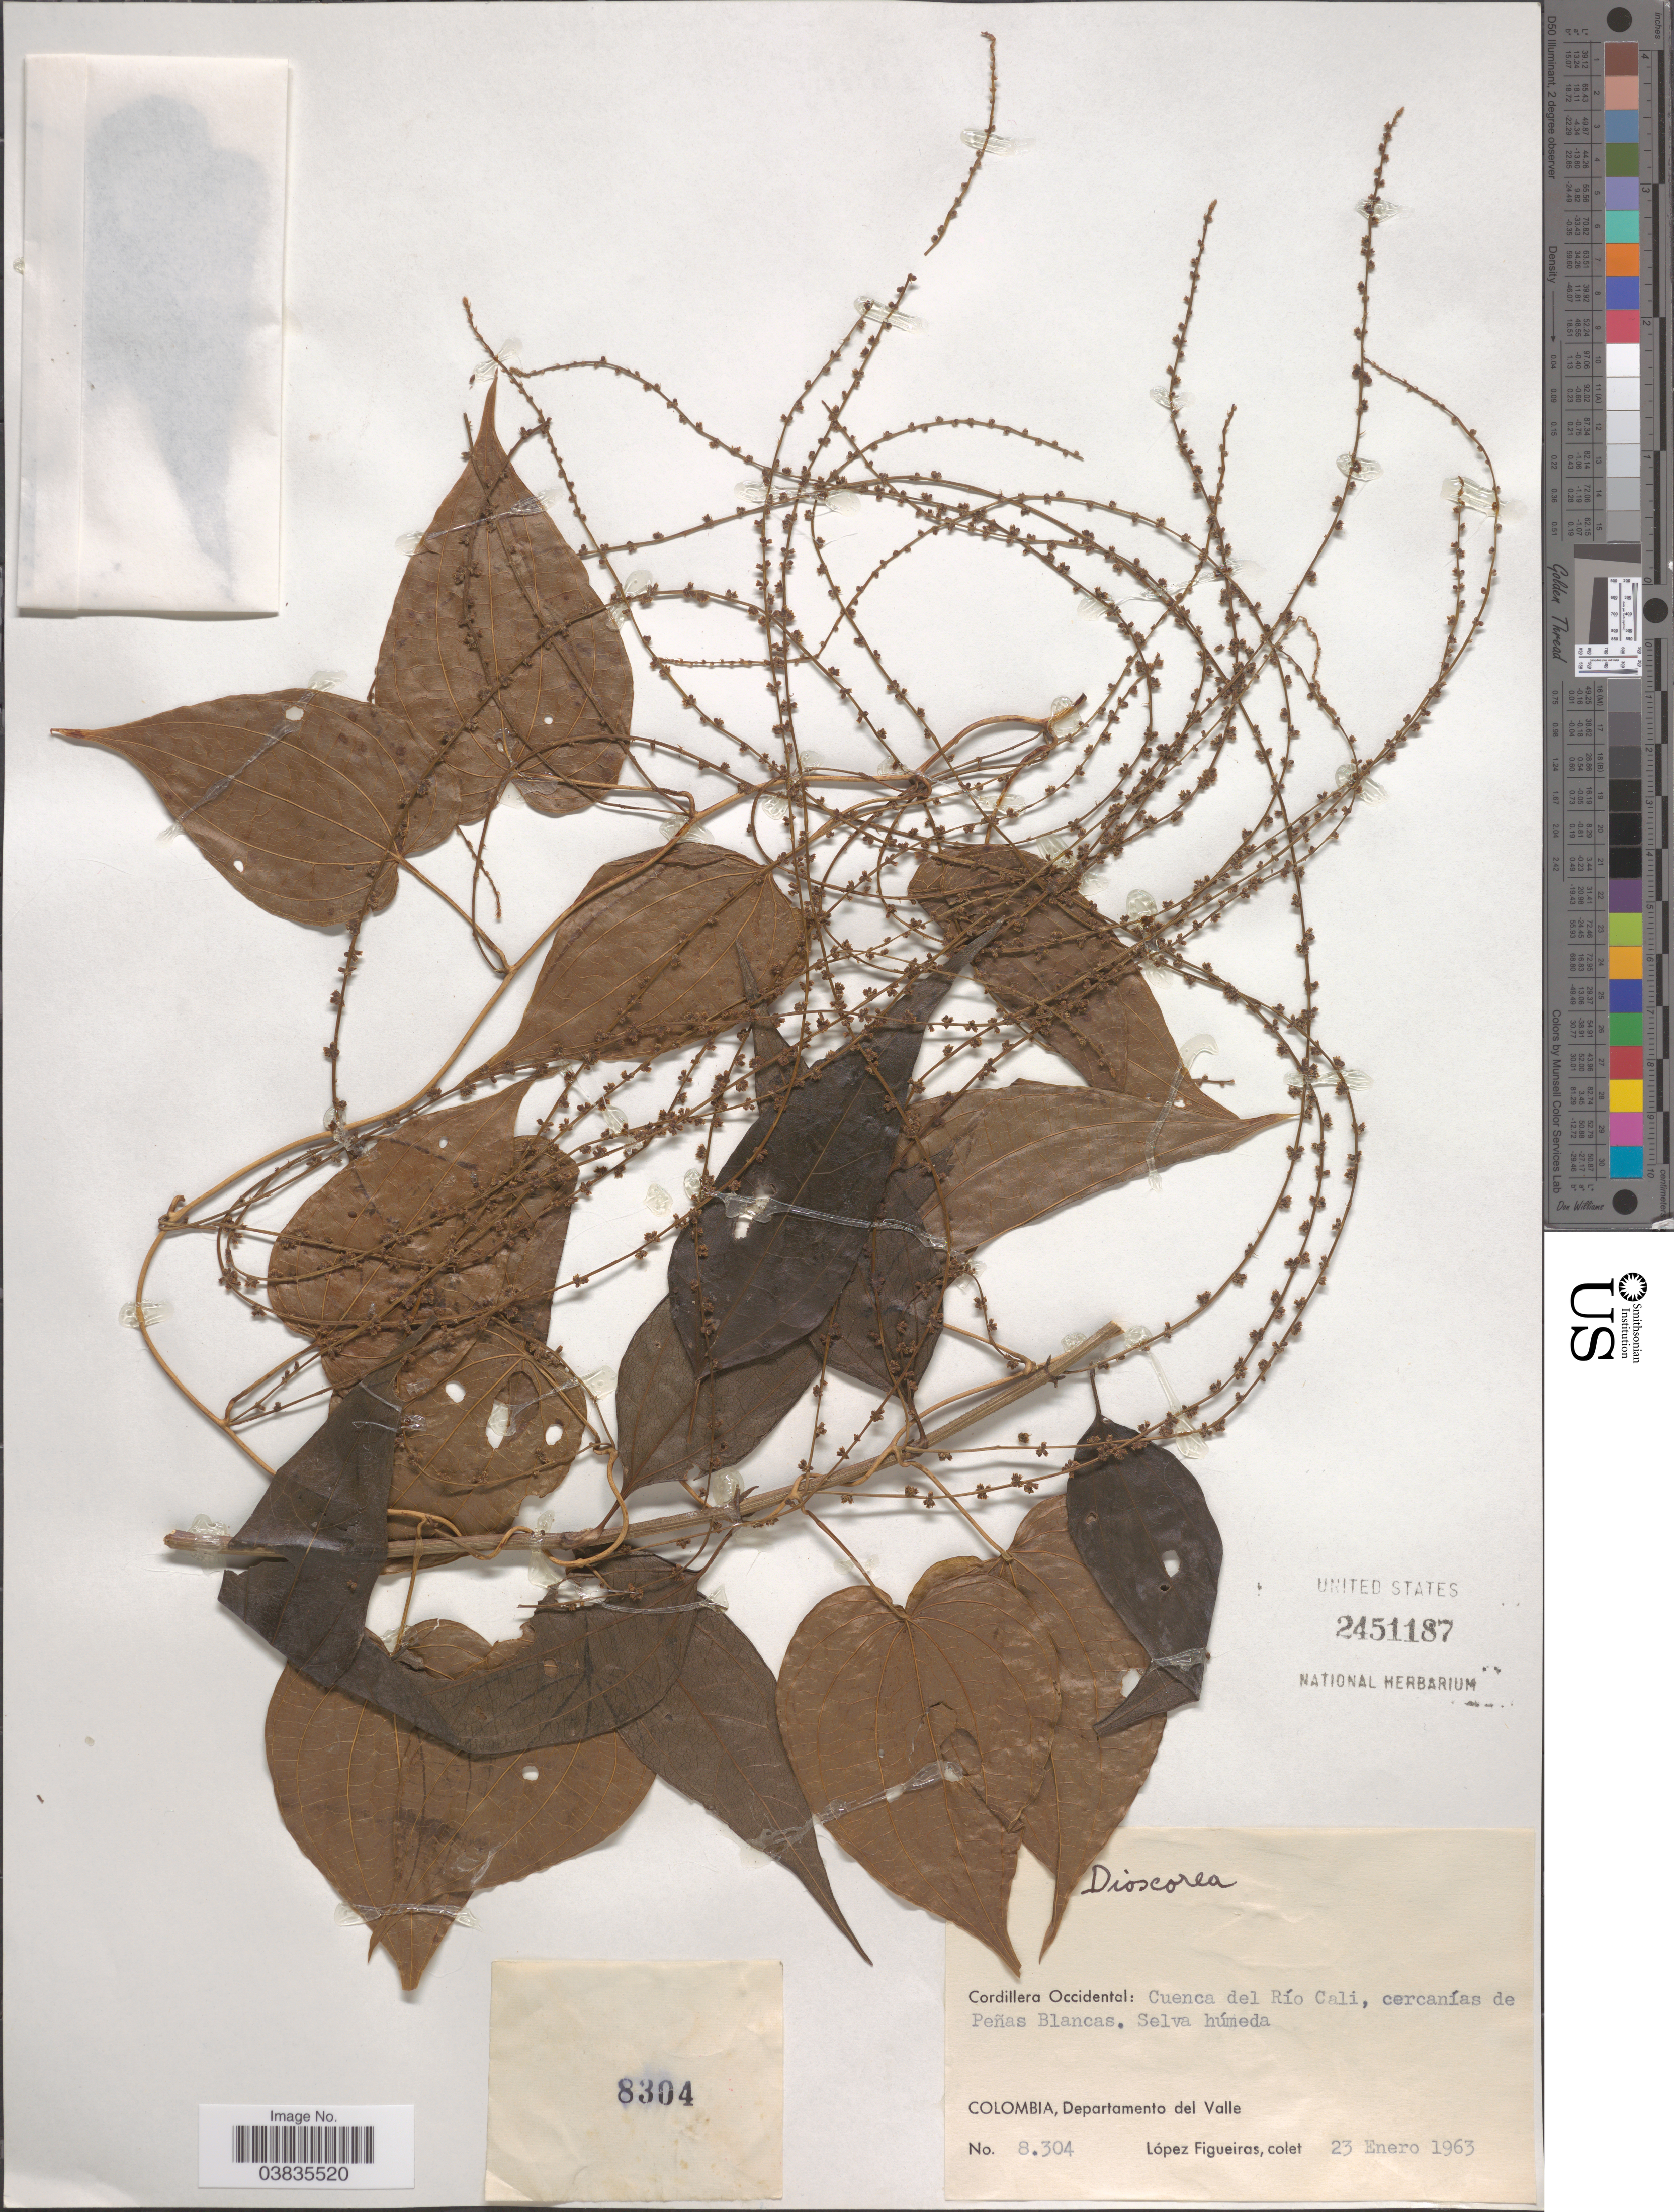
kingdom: Plantae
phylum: Tracheophyta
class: Liliopsida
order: Dioscoreales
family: Dioscoreaceae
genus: Dioscorea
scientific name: Dioscorea sp.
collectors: M. López Figueiras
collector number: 8304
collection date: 1963-01-23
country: Colombia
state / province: Valle del Cauca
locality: Cordillera Occidental: Cuenca del Río Cali, cercanías de Peñas Blancas. Departamento del Valle.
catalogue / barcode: US 2451187